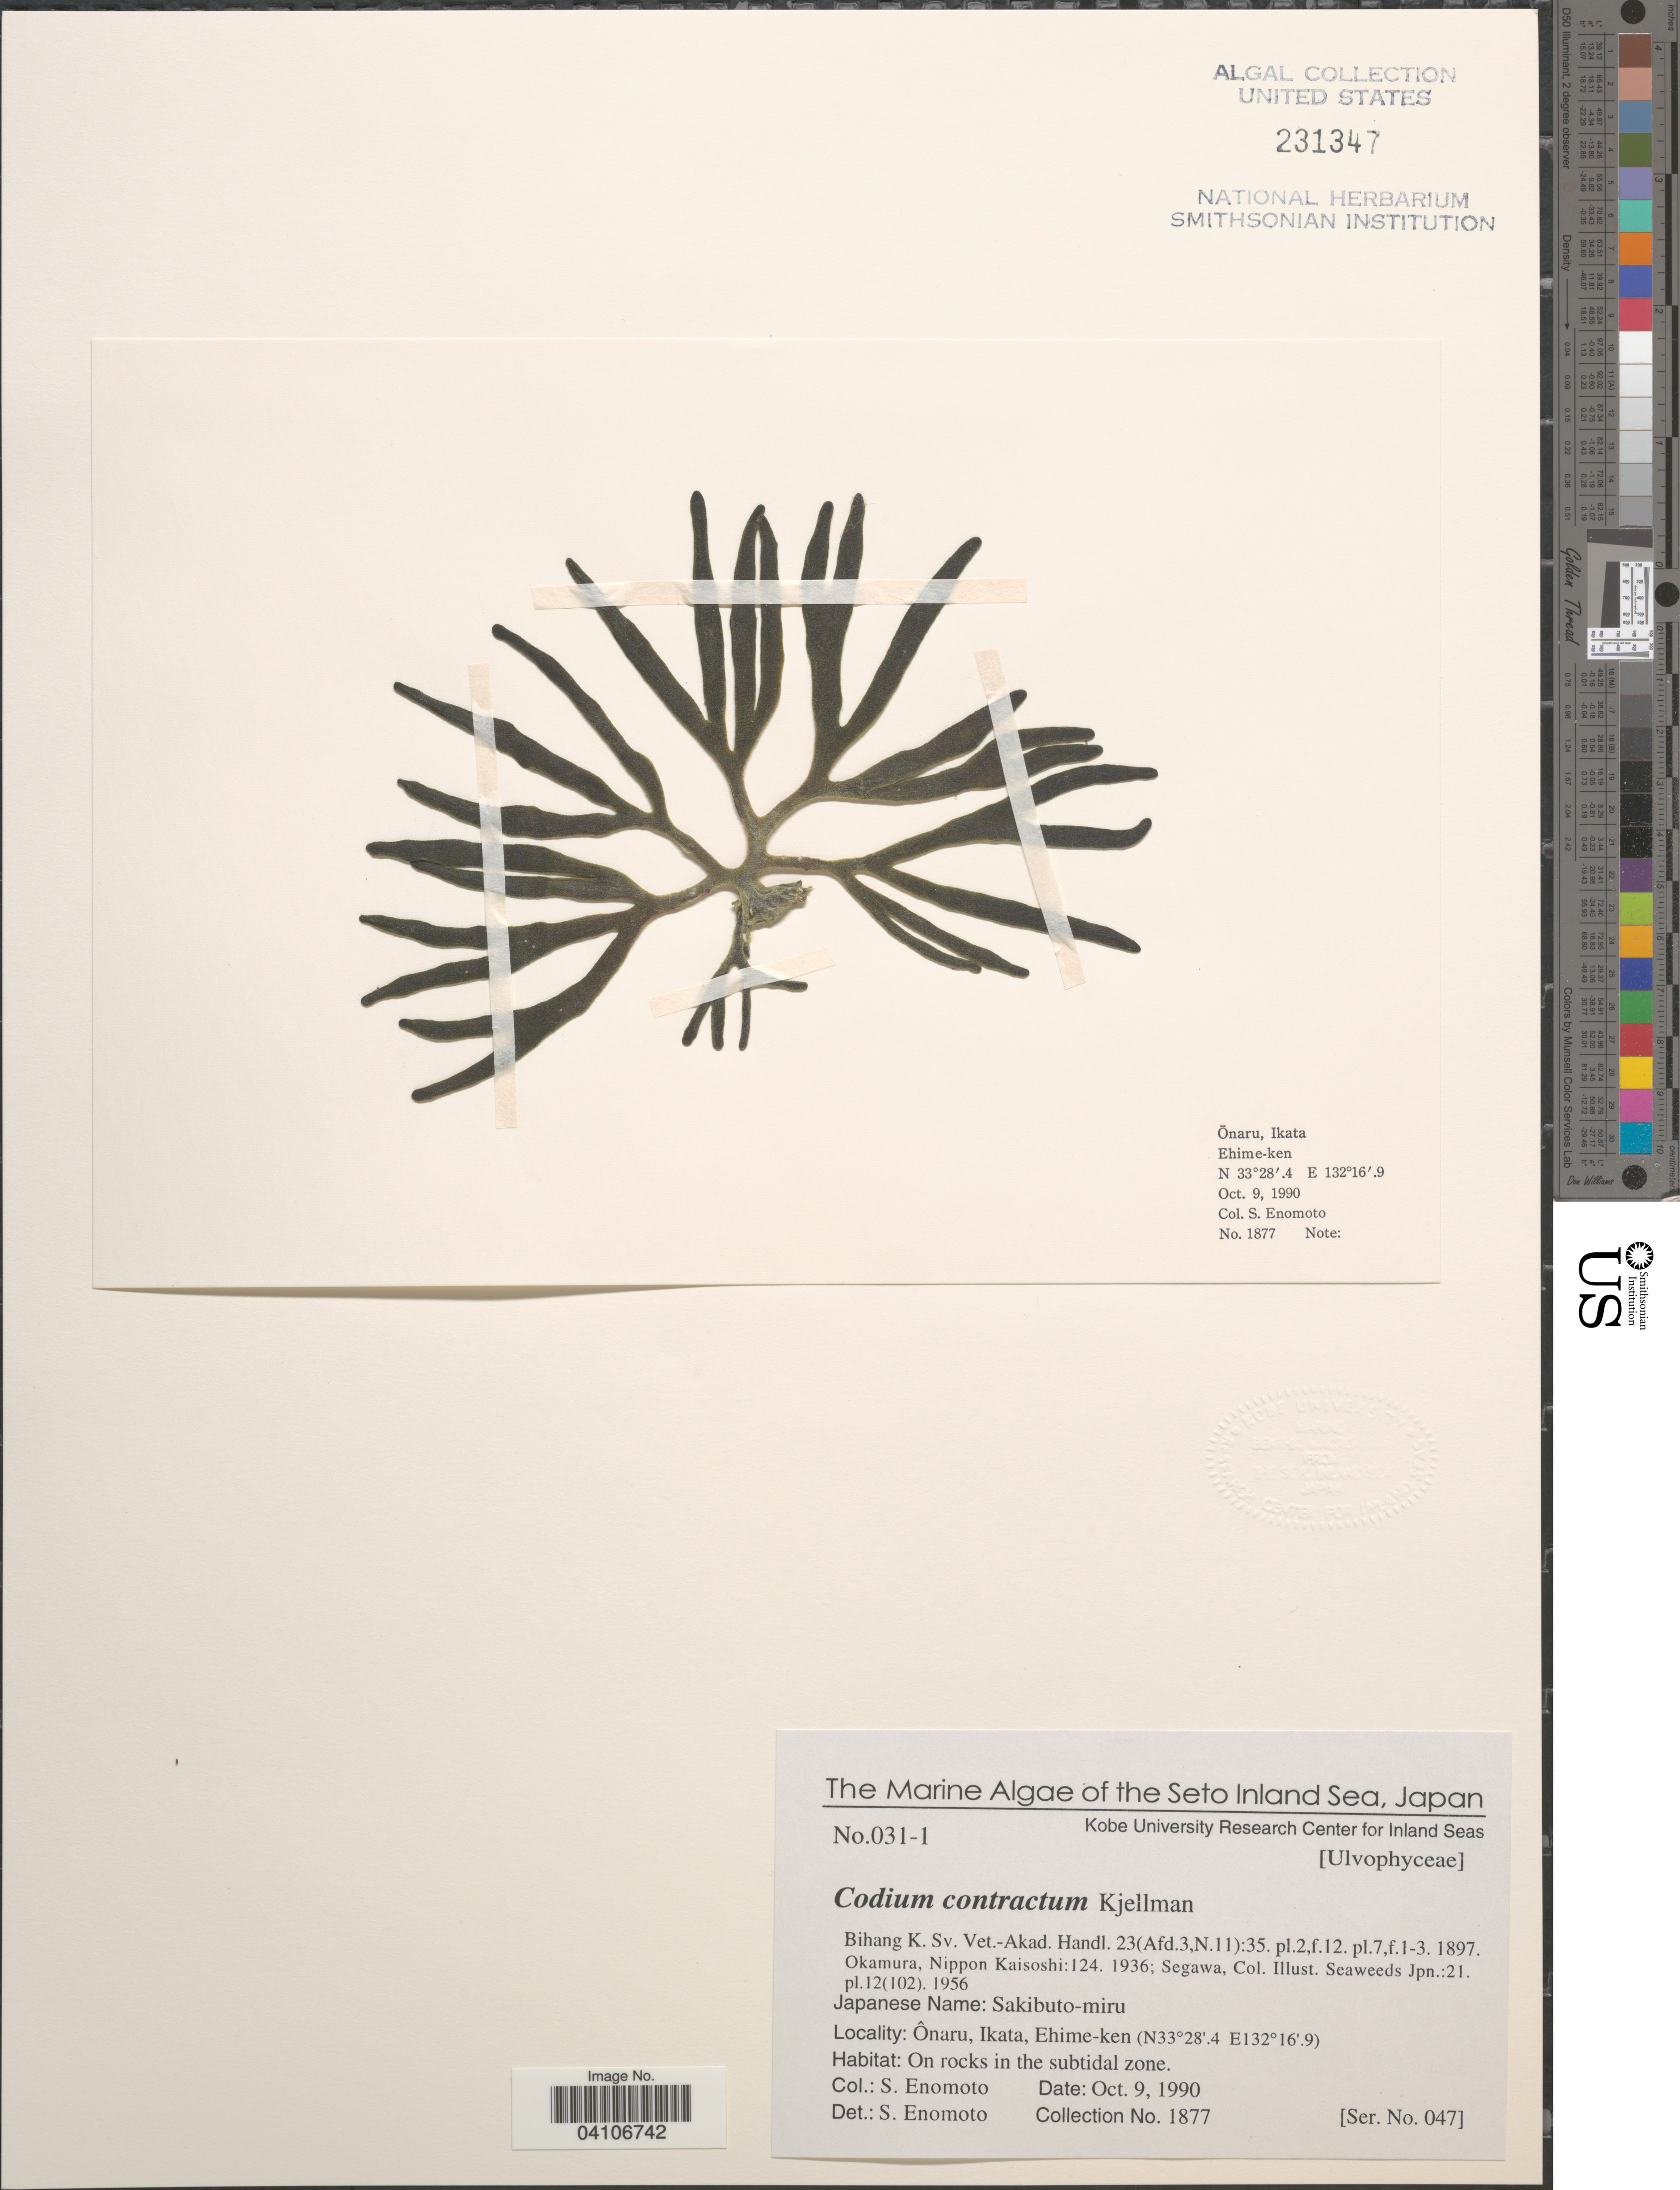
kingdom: Plantae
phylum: Chlorophyta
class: Ulvophyceae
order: Bryopsidales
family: Codiaceae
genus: Codium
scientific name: Codium contractum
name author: Kjellm.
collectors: S. Enomoto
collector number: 1877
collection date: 1990-10-09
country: Japan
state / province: Ehime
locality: The Seto Inland Sea. Ônaru, Ikata, Ehime-ken. On rocks in the subtidal zone.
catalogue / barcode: US 231347